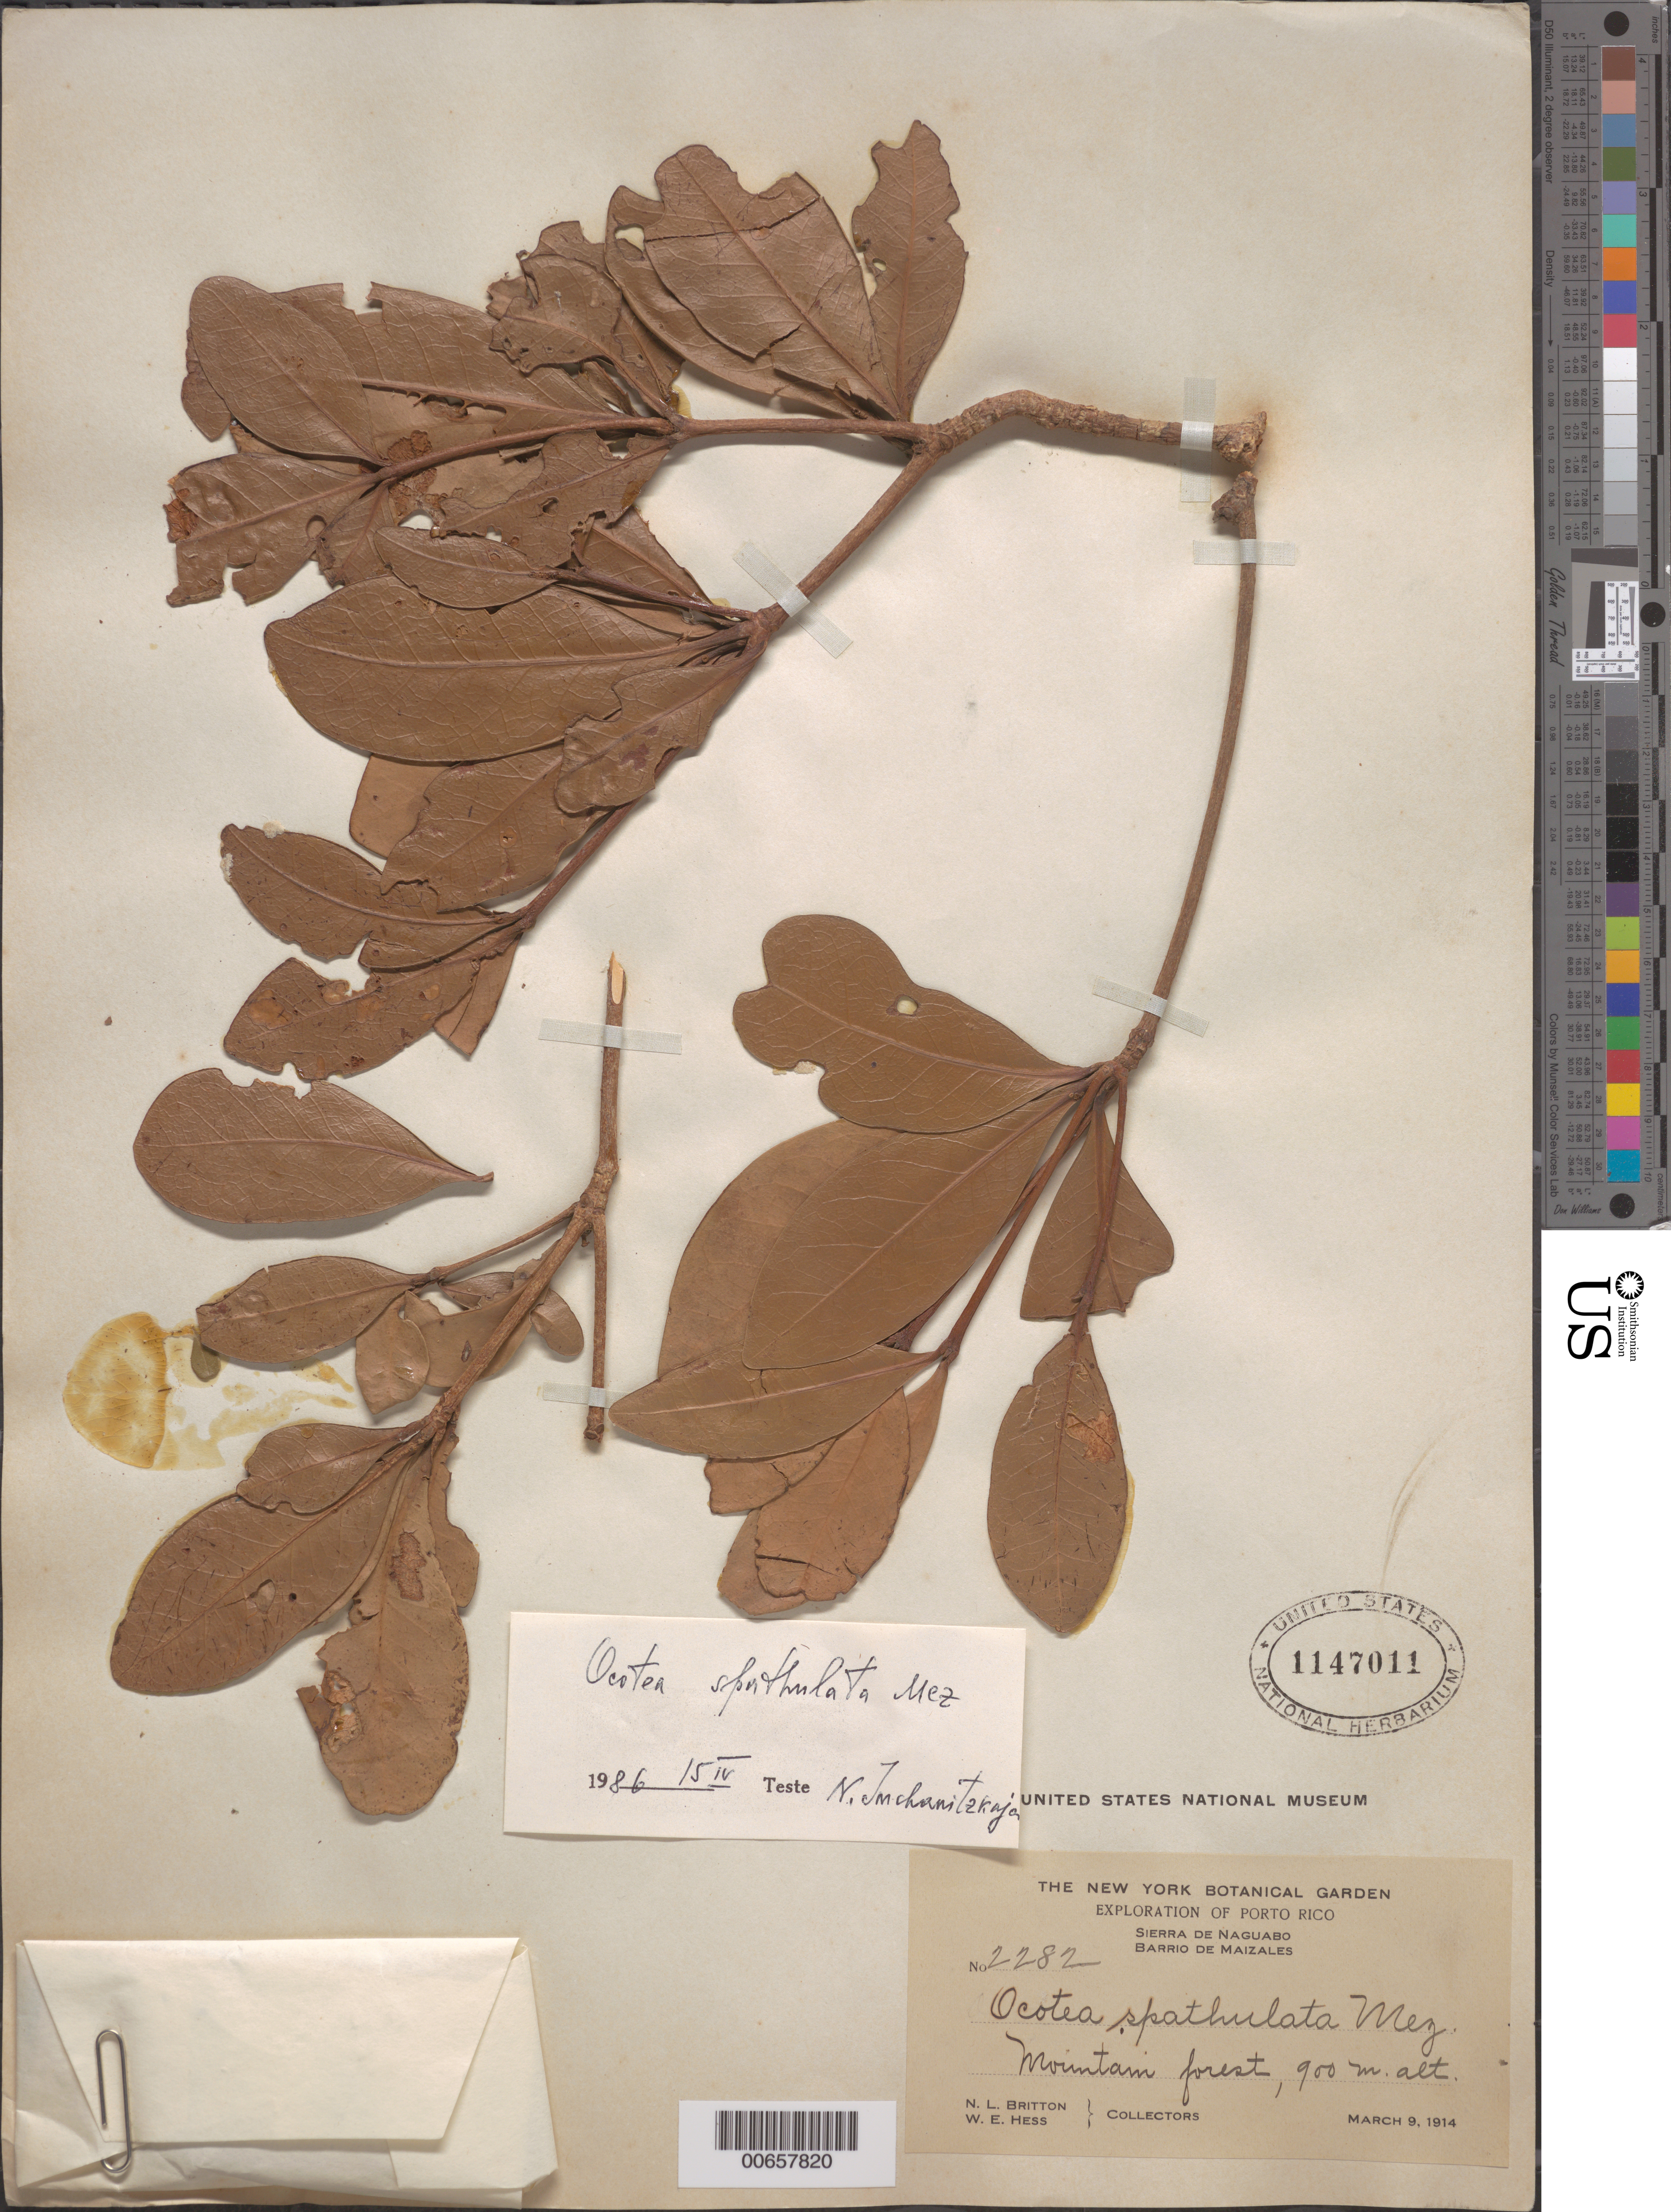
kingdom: Plantae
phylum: Tracheophyta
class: Magnoliopsida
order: Laurales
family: Lauraceae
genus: Ocotea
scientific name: Ocotea spathulata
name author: Mez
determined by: McChanitzkaja, N.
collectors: N. Britton & W. Hess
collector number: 2282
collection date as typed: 09 Mar 1914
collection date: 1914-03-09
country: Puerto Rico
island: Greater Antilles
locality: Sierra de Naguabo, Barrio de Maizales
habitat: Mountain forest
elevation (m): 900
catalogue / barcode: US 1147011